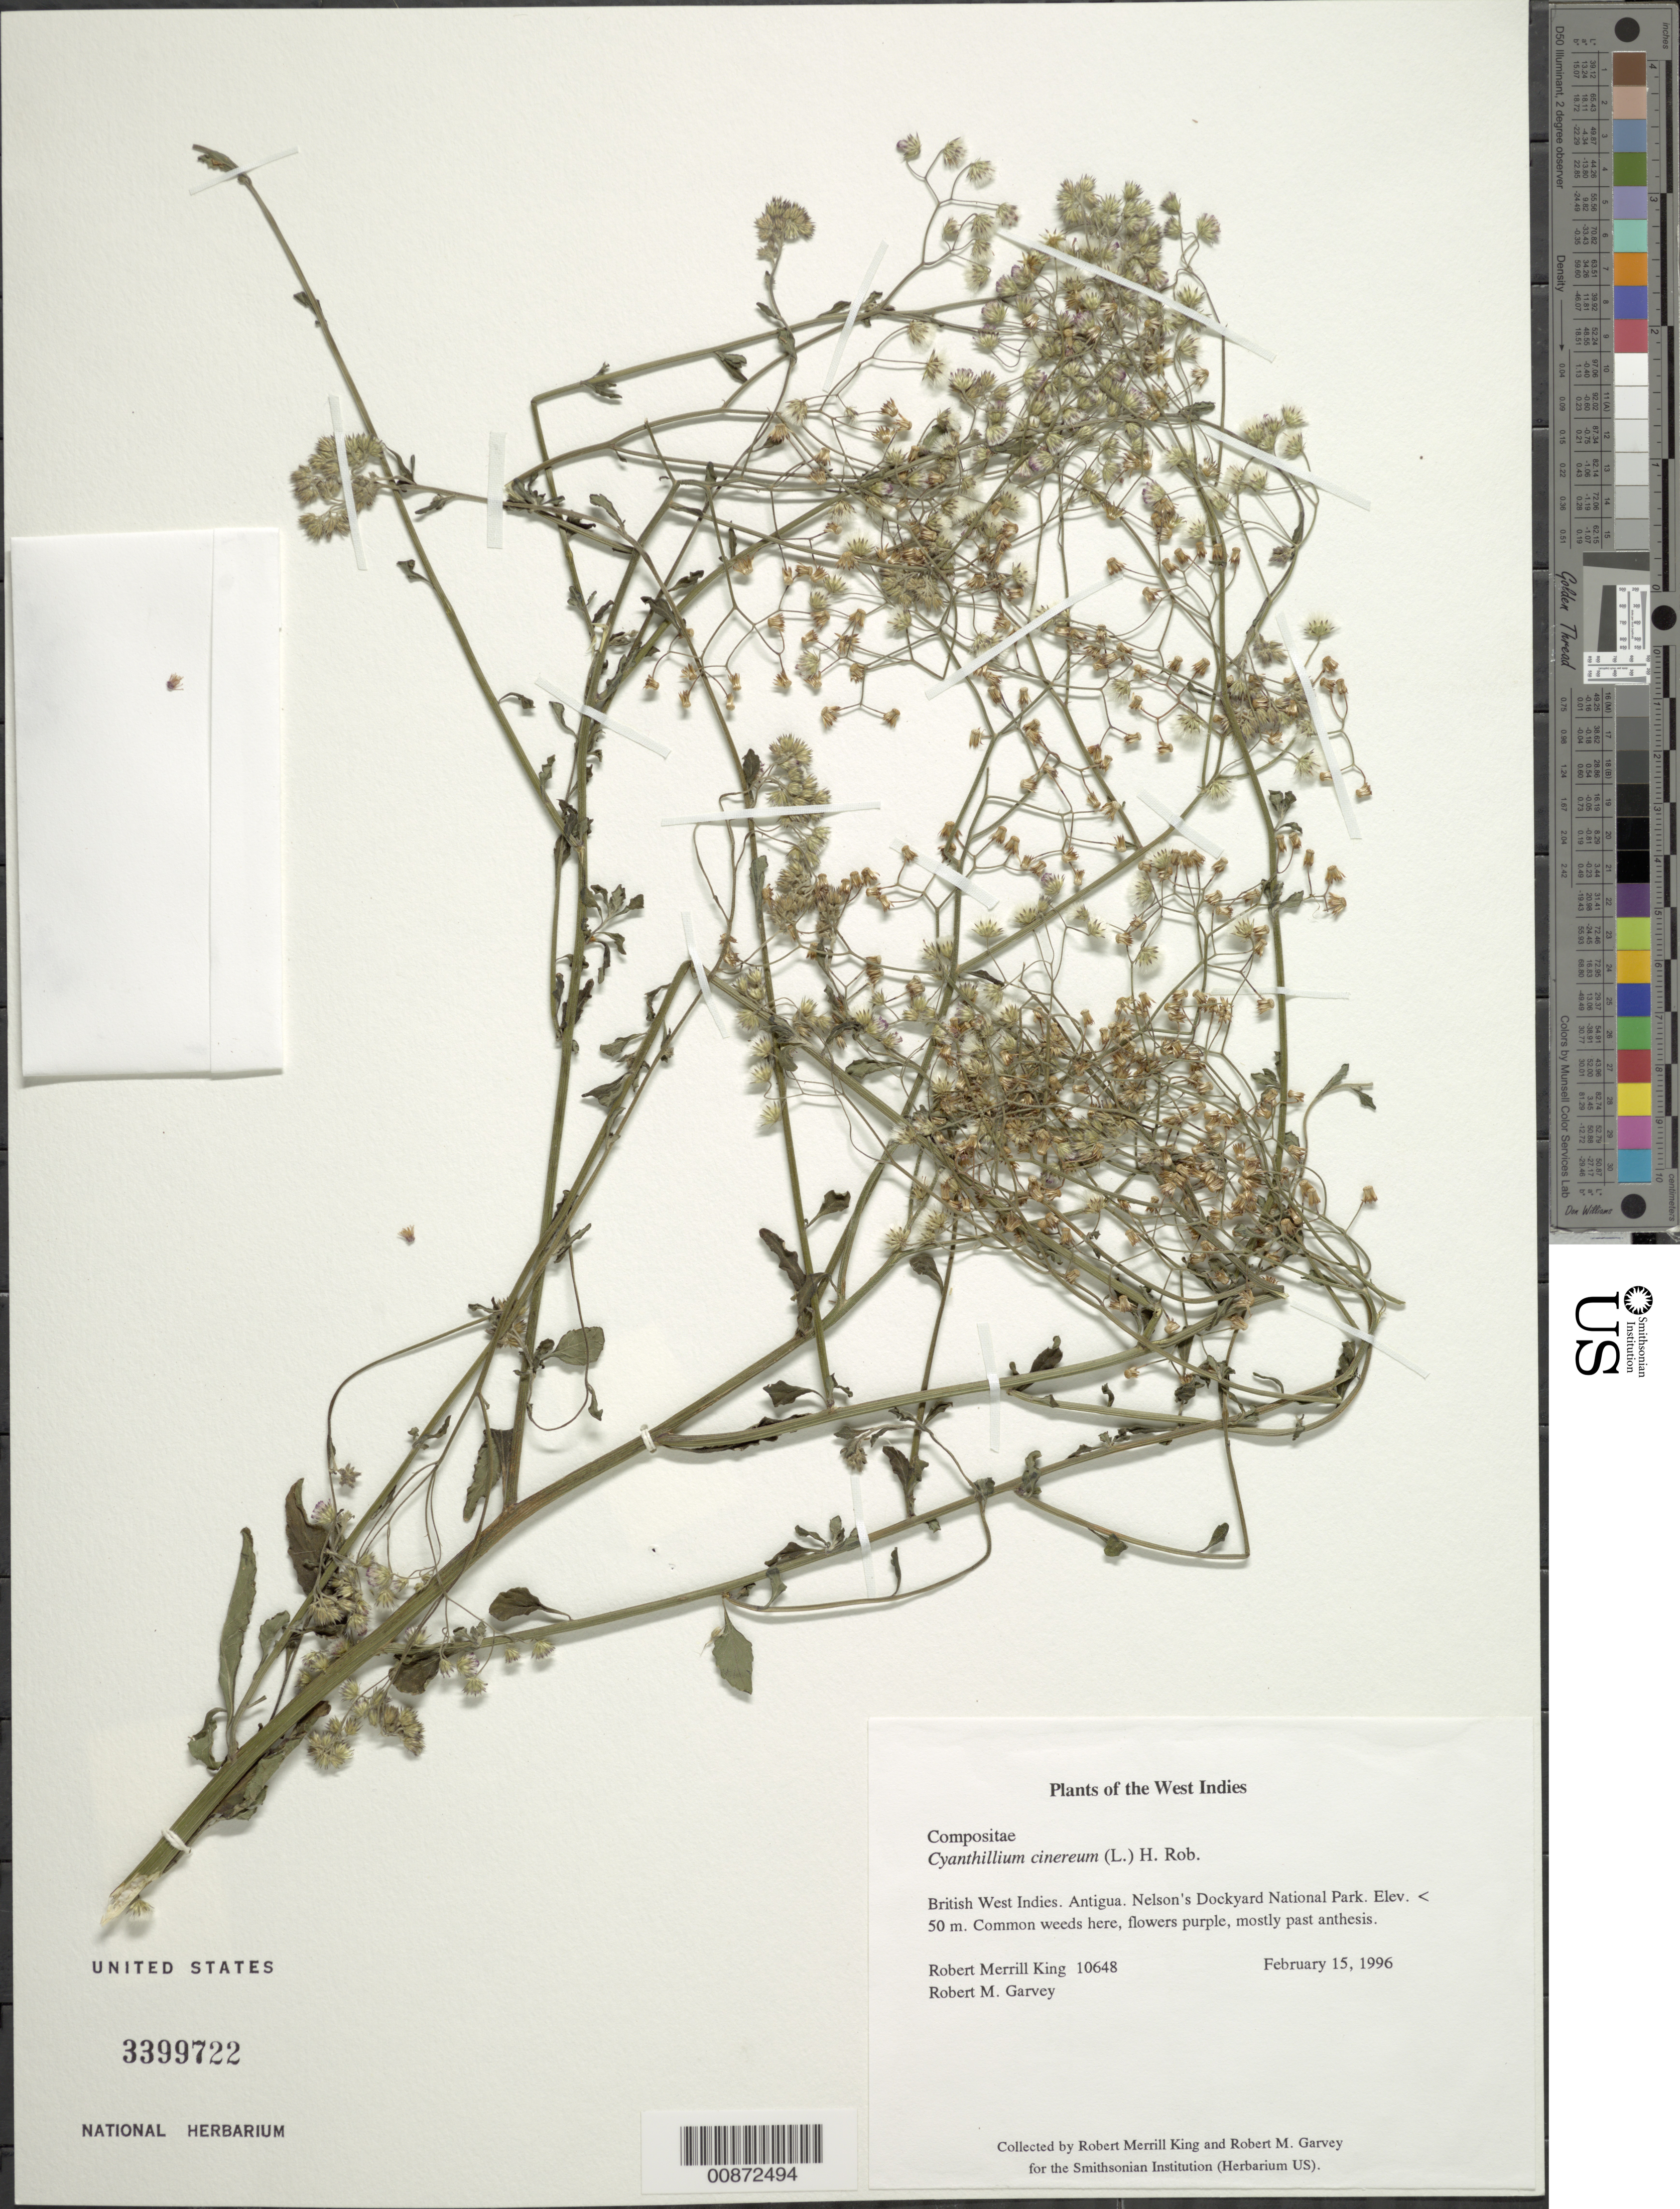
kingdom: Plantae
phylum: Tracheophyta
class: Magnoliopsida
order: Asterales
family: Asteraceae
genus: Cyanthillium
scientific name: Cyanthillium cinereum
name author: (L.) H. Rob.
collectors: R. M. King & R. Garvey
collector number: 10648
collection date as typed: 15 Feb 1996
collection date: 1996-02-15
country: Antigua and Barbuda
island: Leeward Is.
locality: Nelson's Dockyard National Park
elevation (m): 50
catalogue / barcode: US 3399722